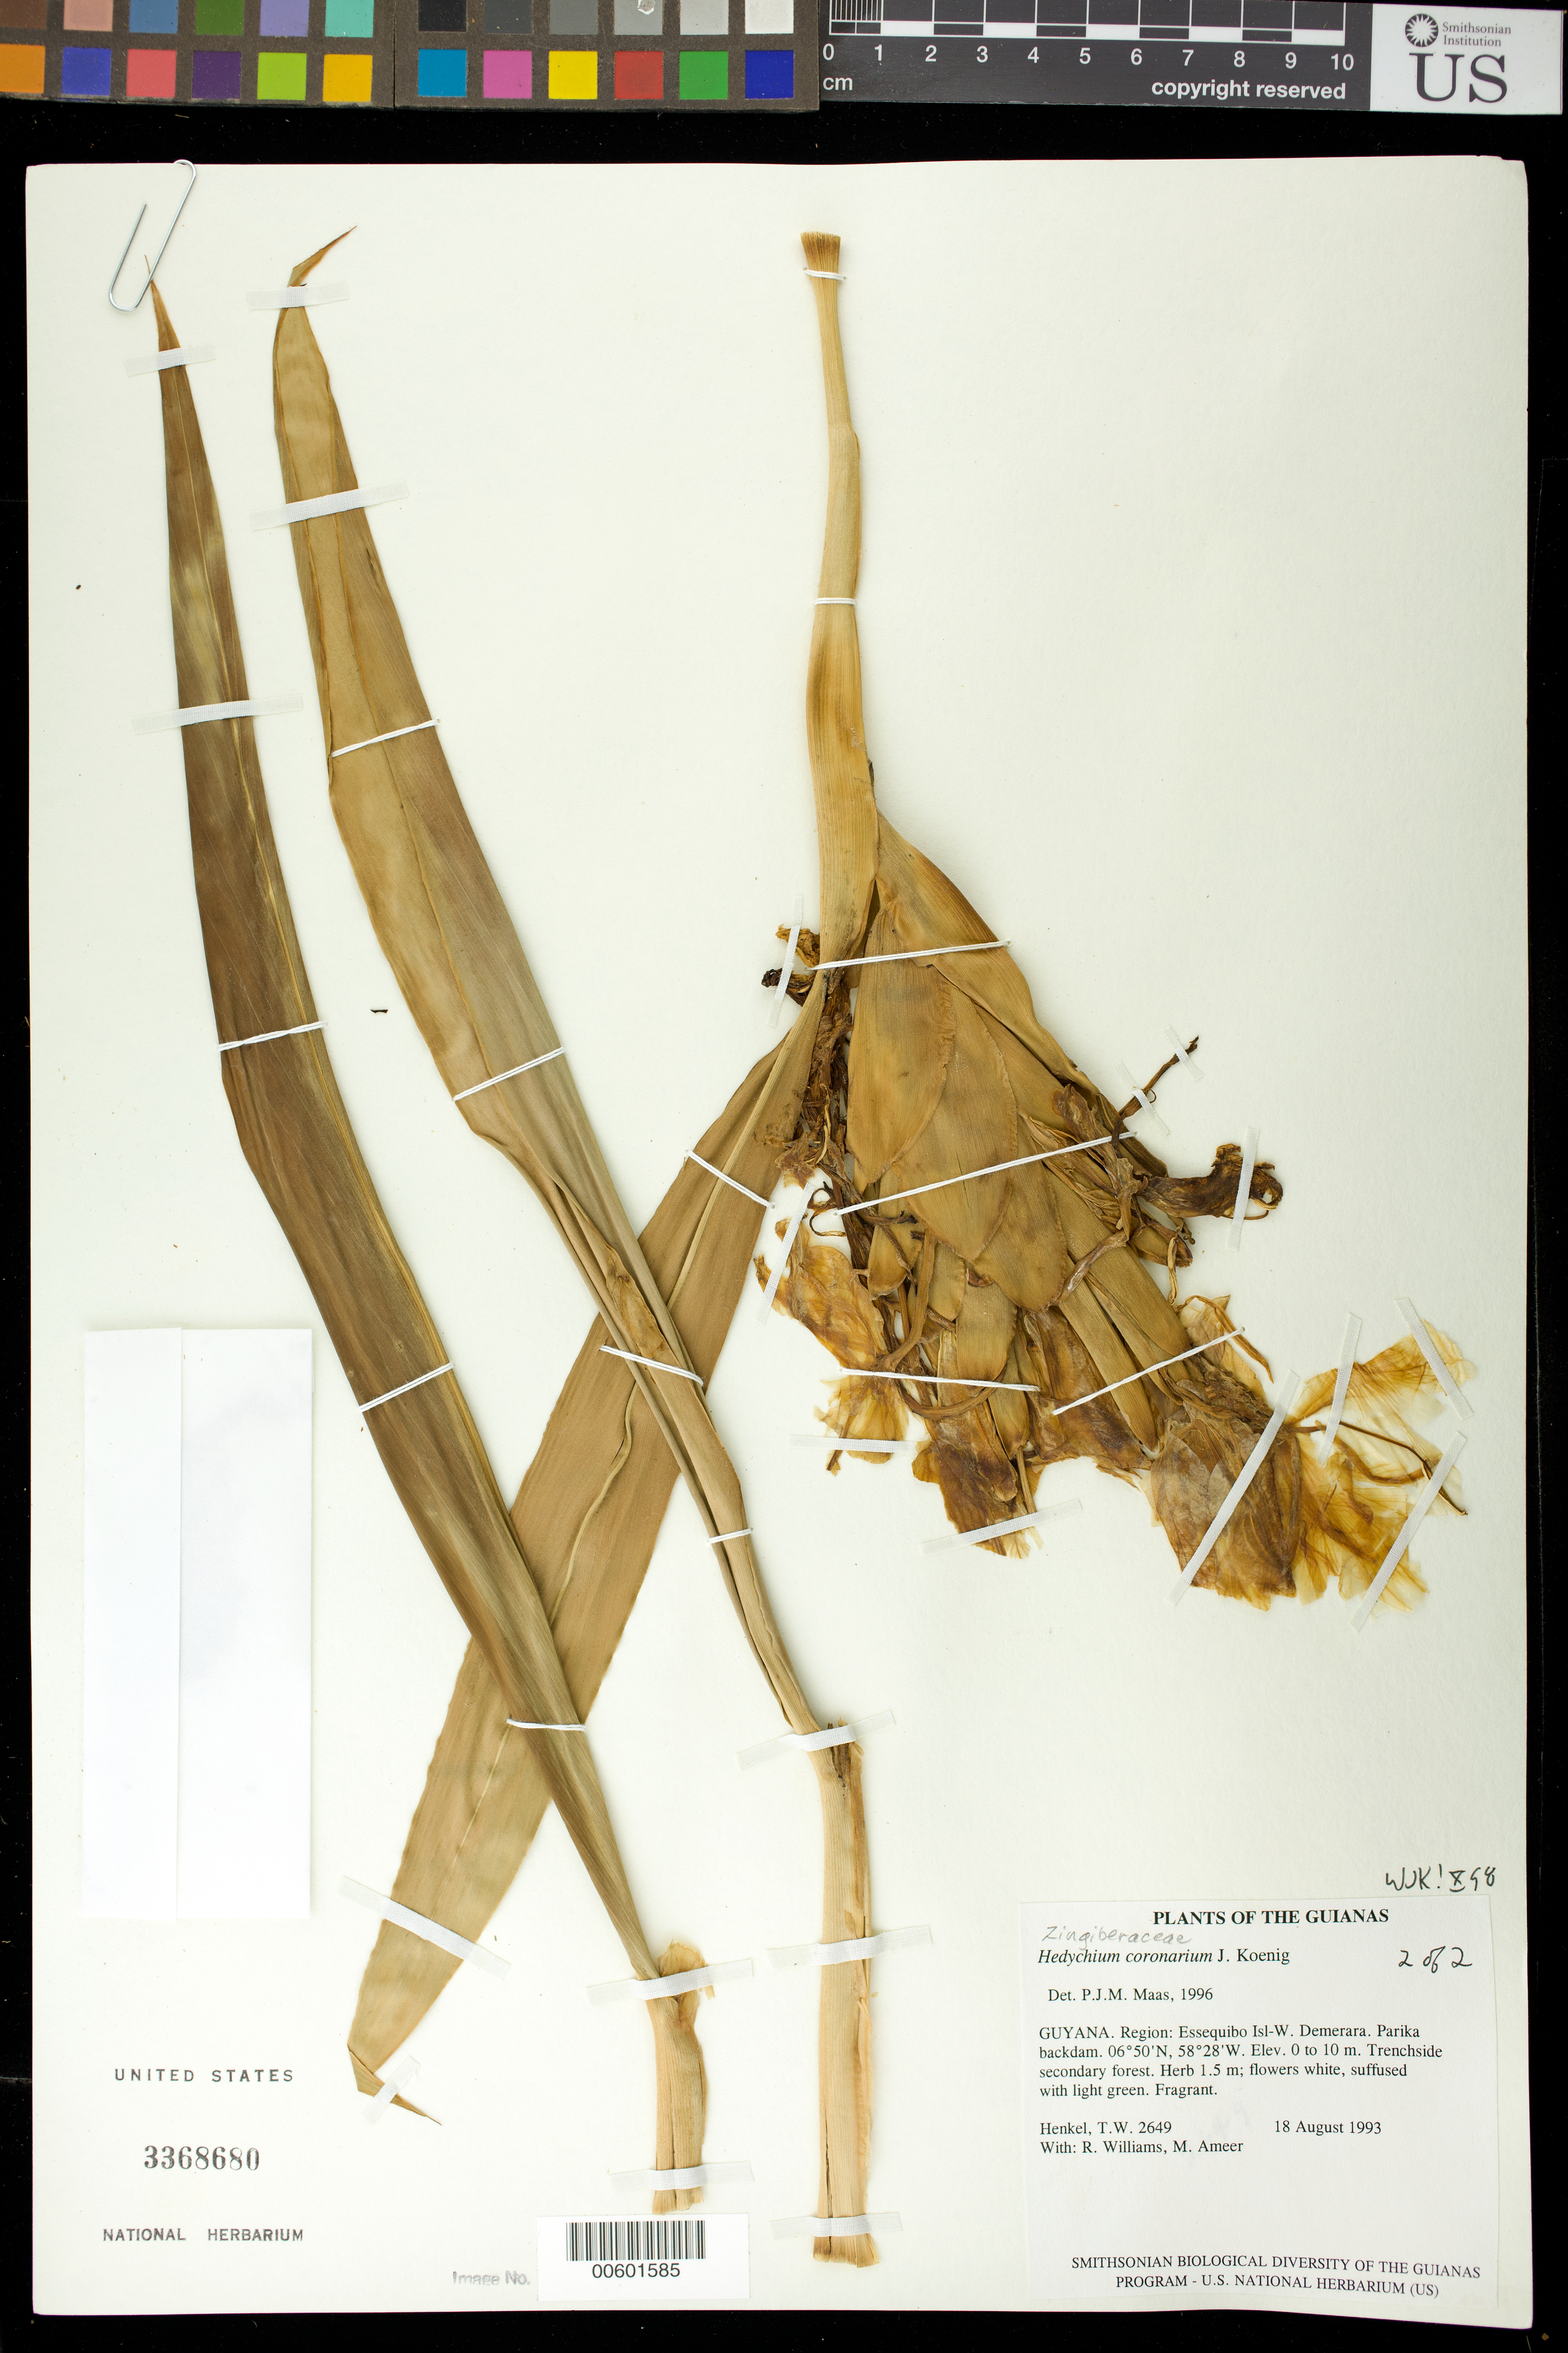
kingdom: Plantae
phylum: Tracheophyta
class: Liliopsida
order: Zingiberales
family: Zingiberaceae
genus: Hedychium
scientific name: Hedychium coronarium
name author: J. Koenig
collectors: T. Henkel, R. Williams & M. Ameer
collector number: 2649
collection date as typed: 18 August 1993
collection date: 1993-08-18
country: Guyana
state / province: Essequibo Isl-W. Demerara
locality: Parika backdam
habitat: Trenchside secondary forest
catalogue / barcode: US 3368680